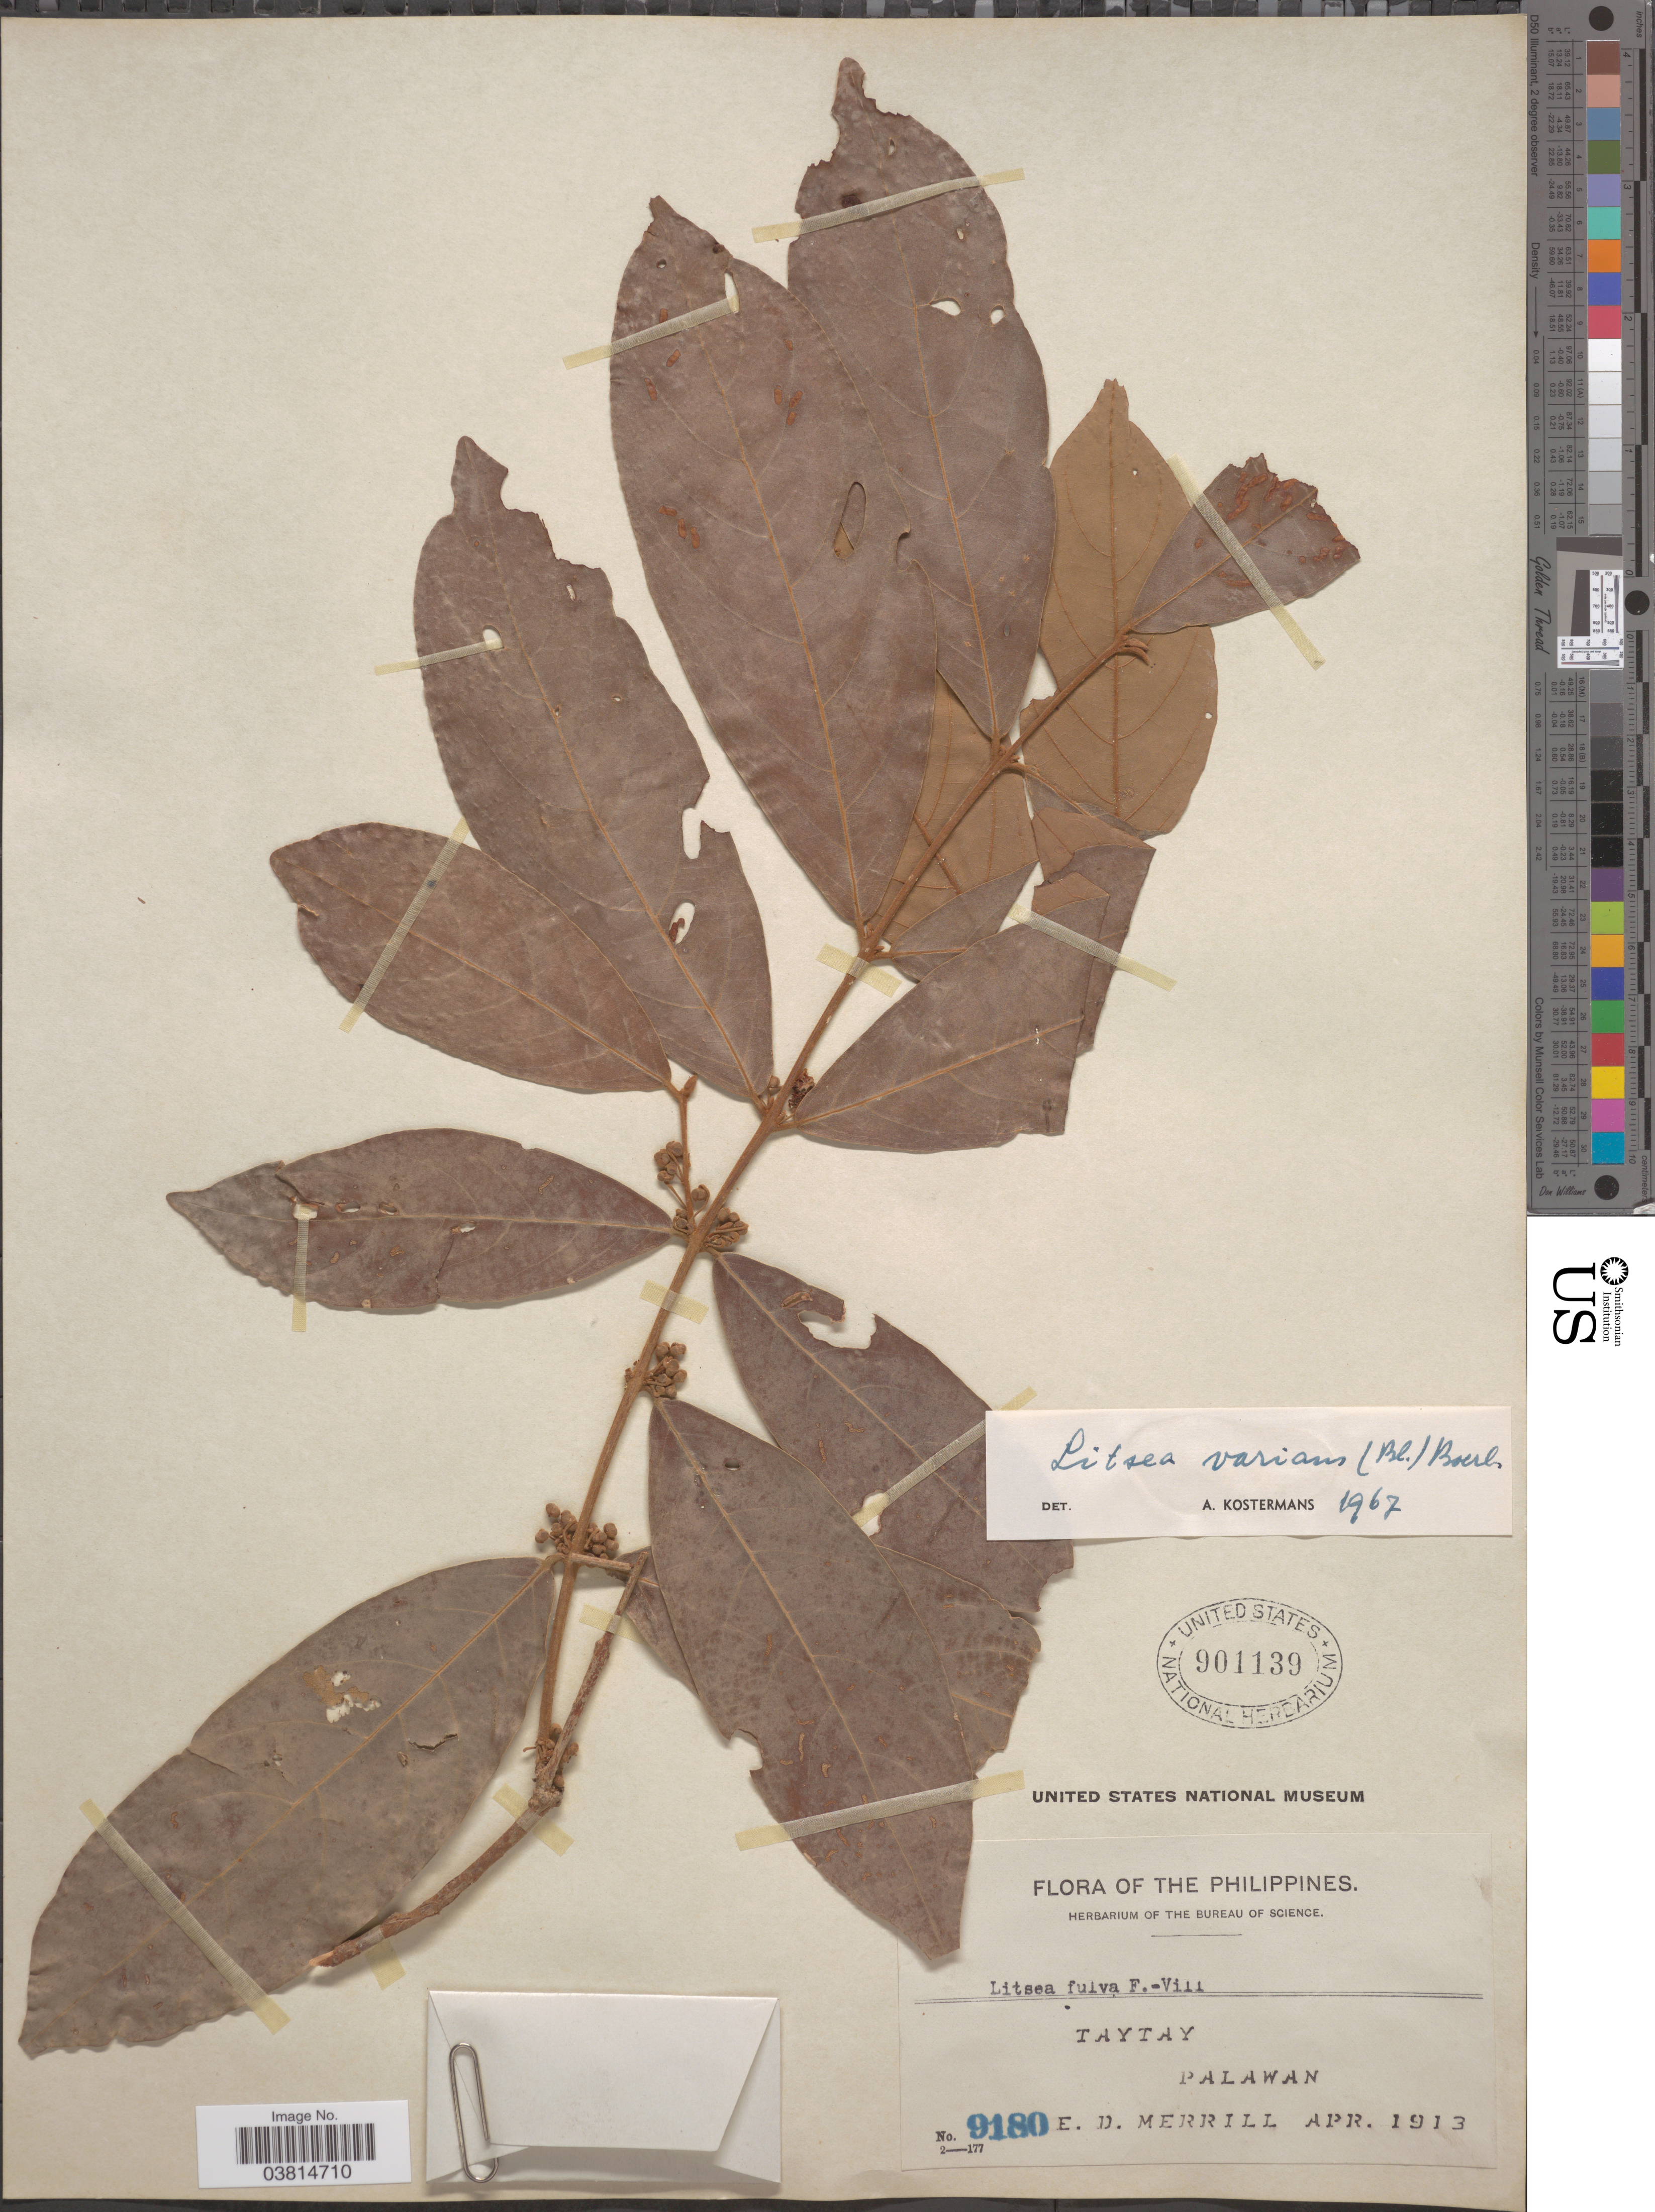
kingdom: Plantae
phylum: Tracheophyta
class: Magnoliopsida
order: Laurales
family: Lauraceae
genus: Litsea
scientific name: Litsea varians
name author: (Blume) Boerl.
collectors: E. D. Merrill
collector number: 9180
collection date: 1913-04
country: Philippines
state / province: Mimaropa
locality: Taytay. Palawan.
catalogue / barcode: US 901139